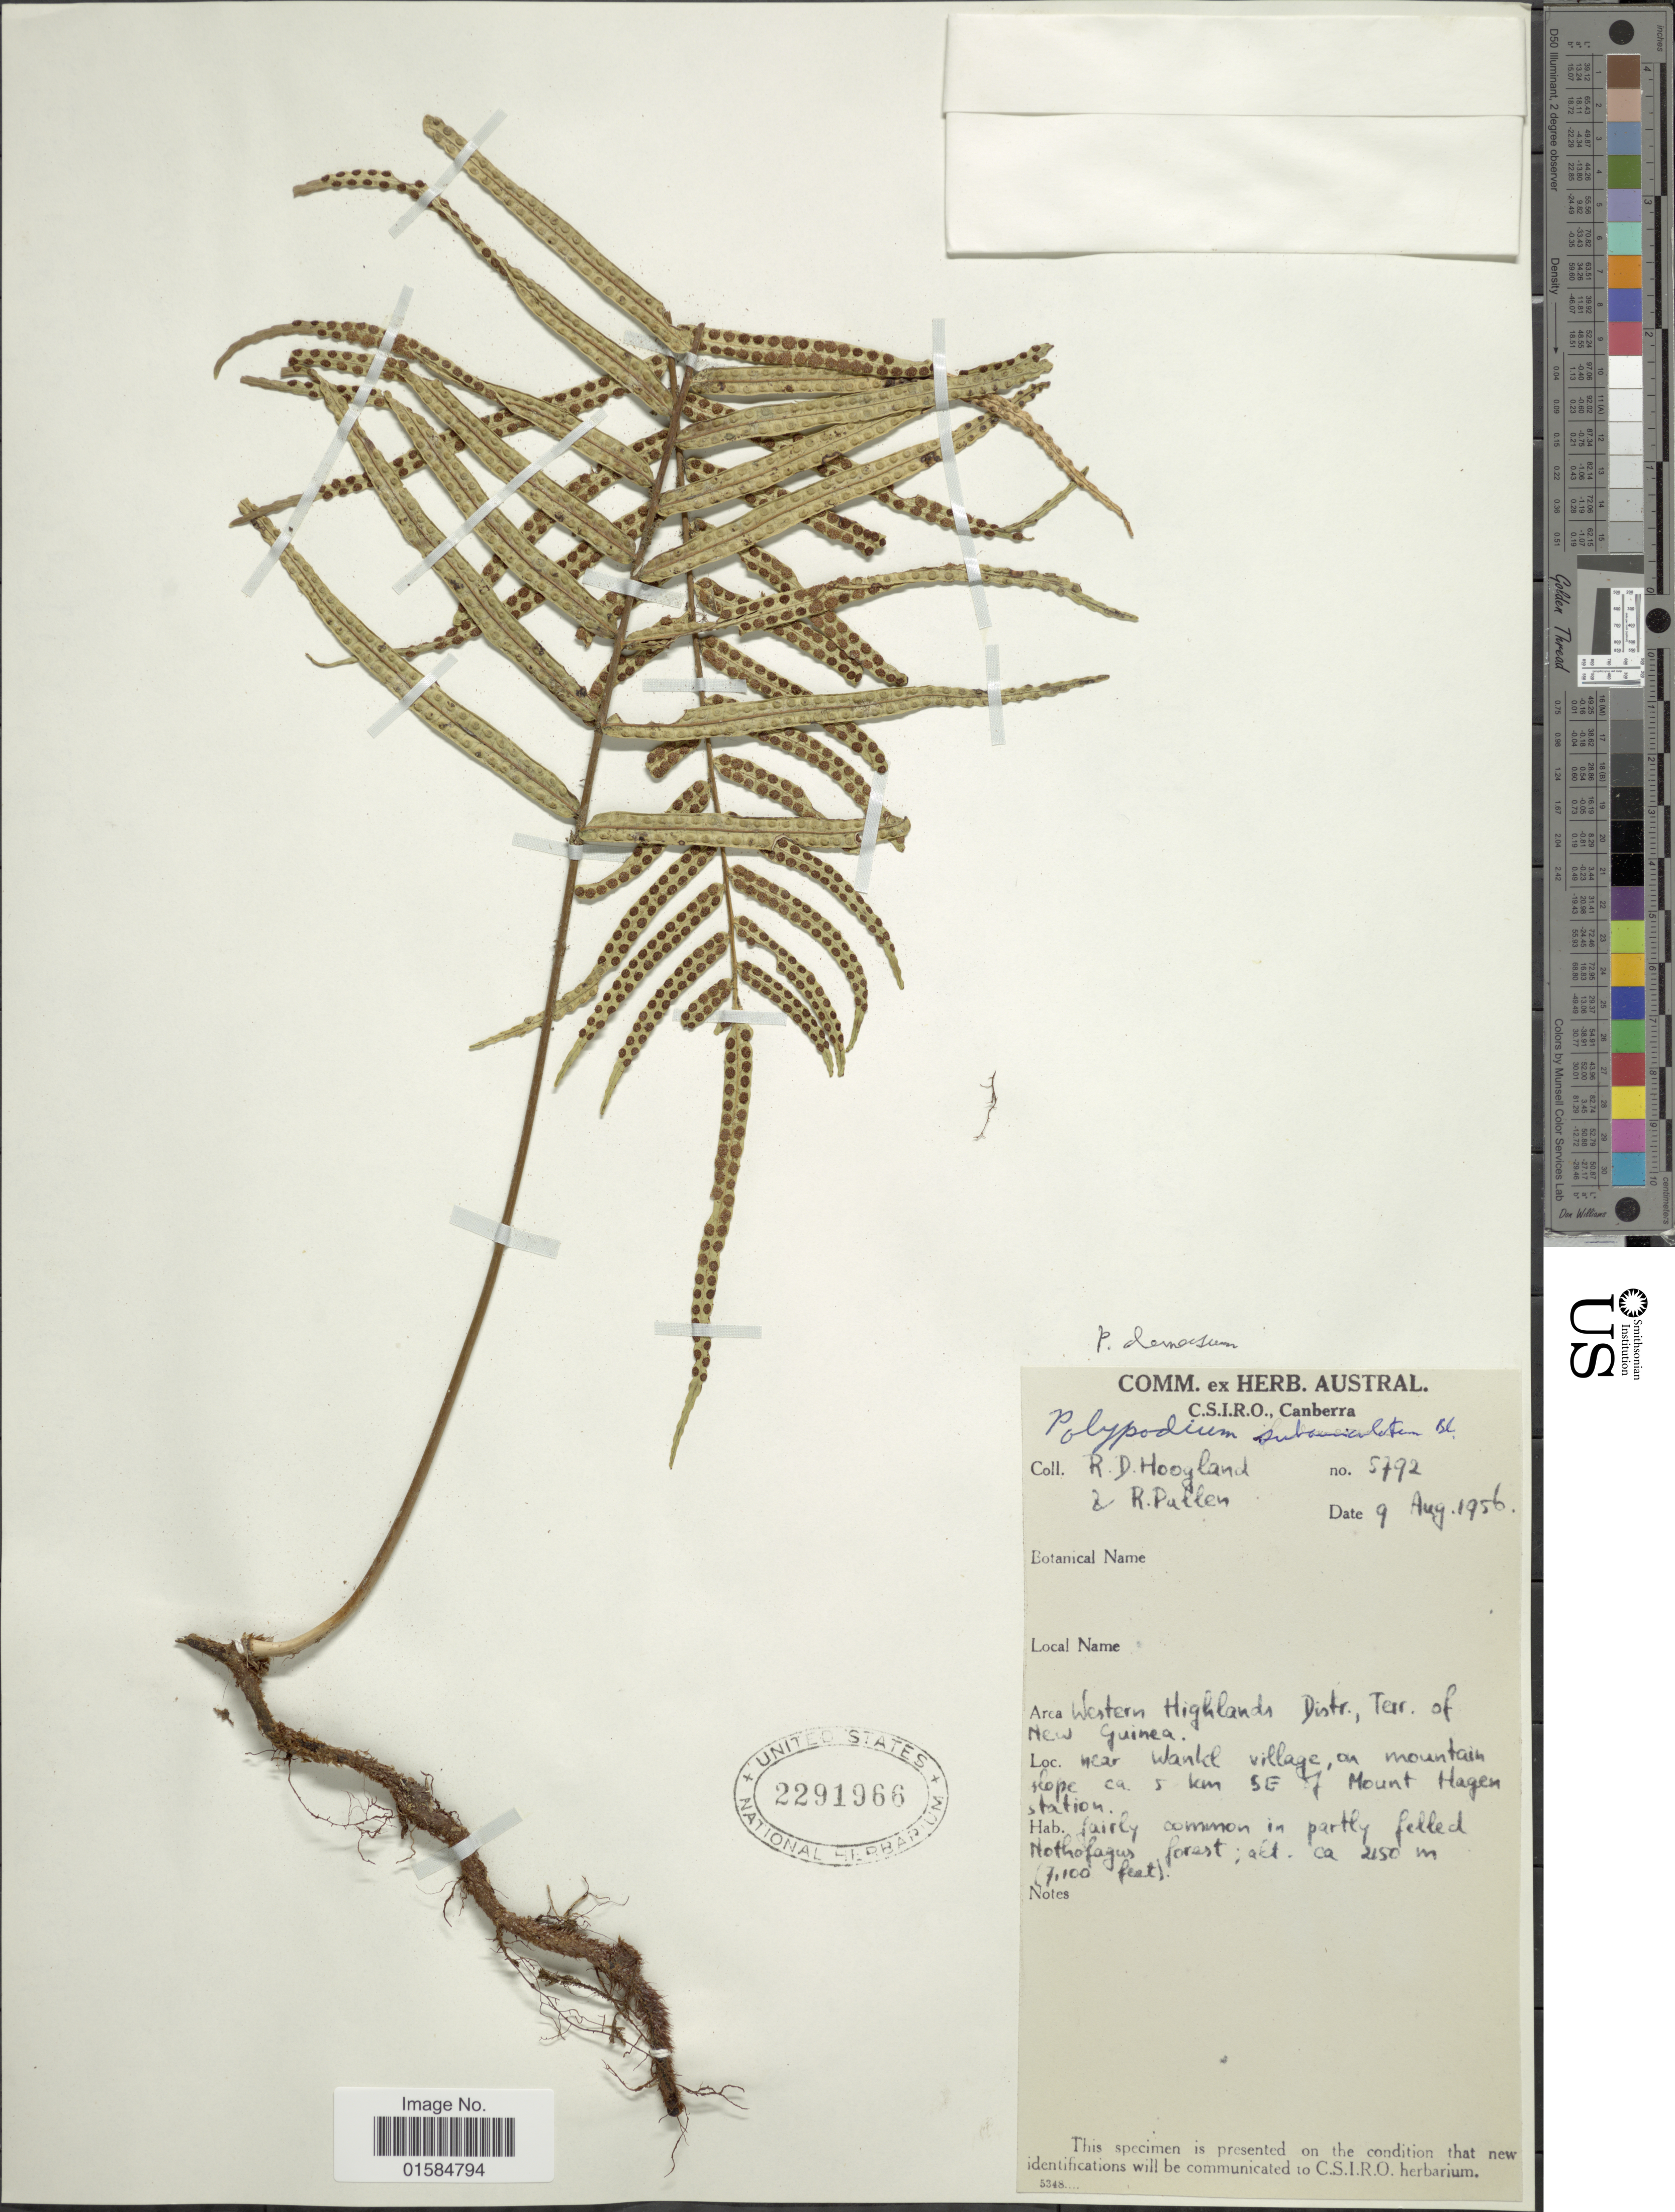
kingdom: Plantae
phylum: Tracheophyta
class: Polypodiopsida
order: Polypodiales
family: Polypodiaceae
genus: Goniophlebium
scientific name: Goniophlebium demersum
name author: (Brause) Rödl-Linder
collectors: R. D. Hoogland & R. Pullen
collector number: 5792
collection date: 1956-08-09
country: Papua New Guinea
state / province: Western Highlands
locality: Western Highlands Distr., Terr. of New Guinea, near Wankl village, on mountain slope ca 5 km SE of Mount Hagen station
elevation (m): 2150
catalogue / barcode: US 2291966